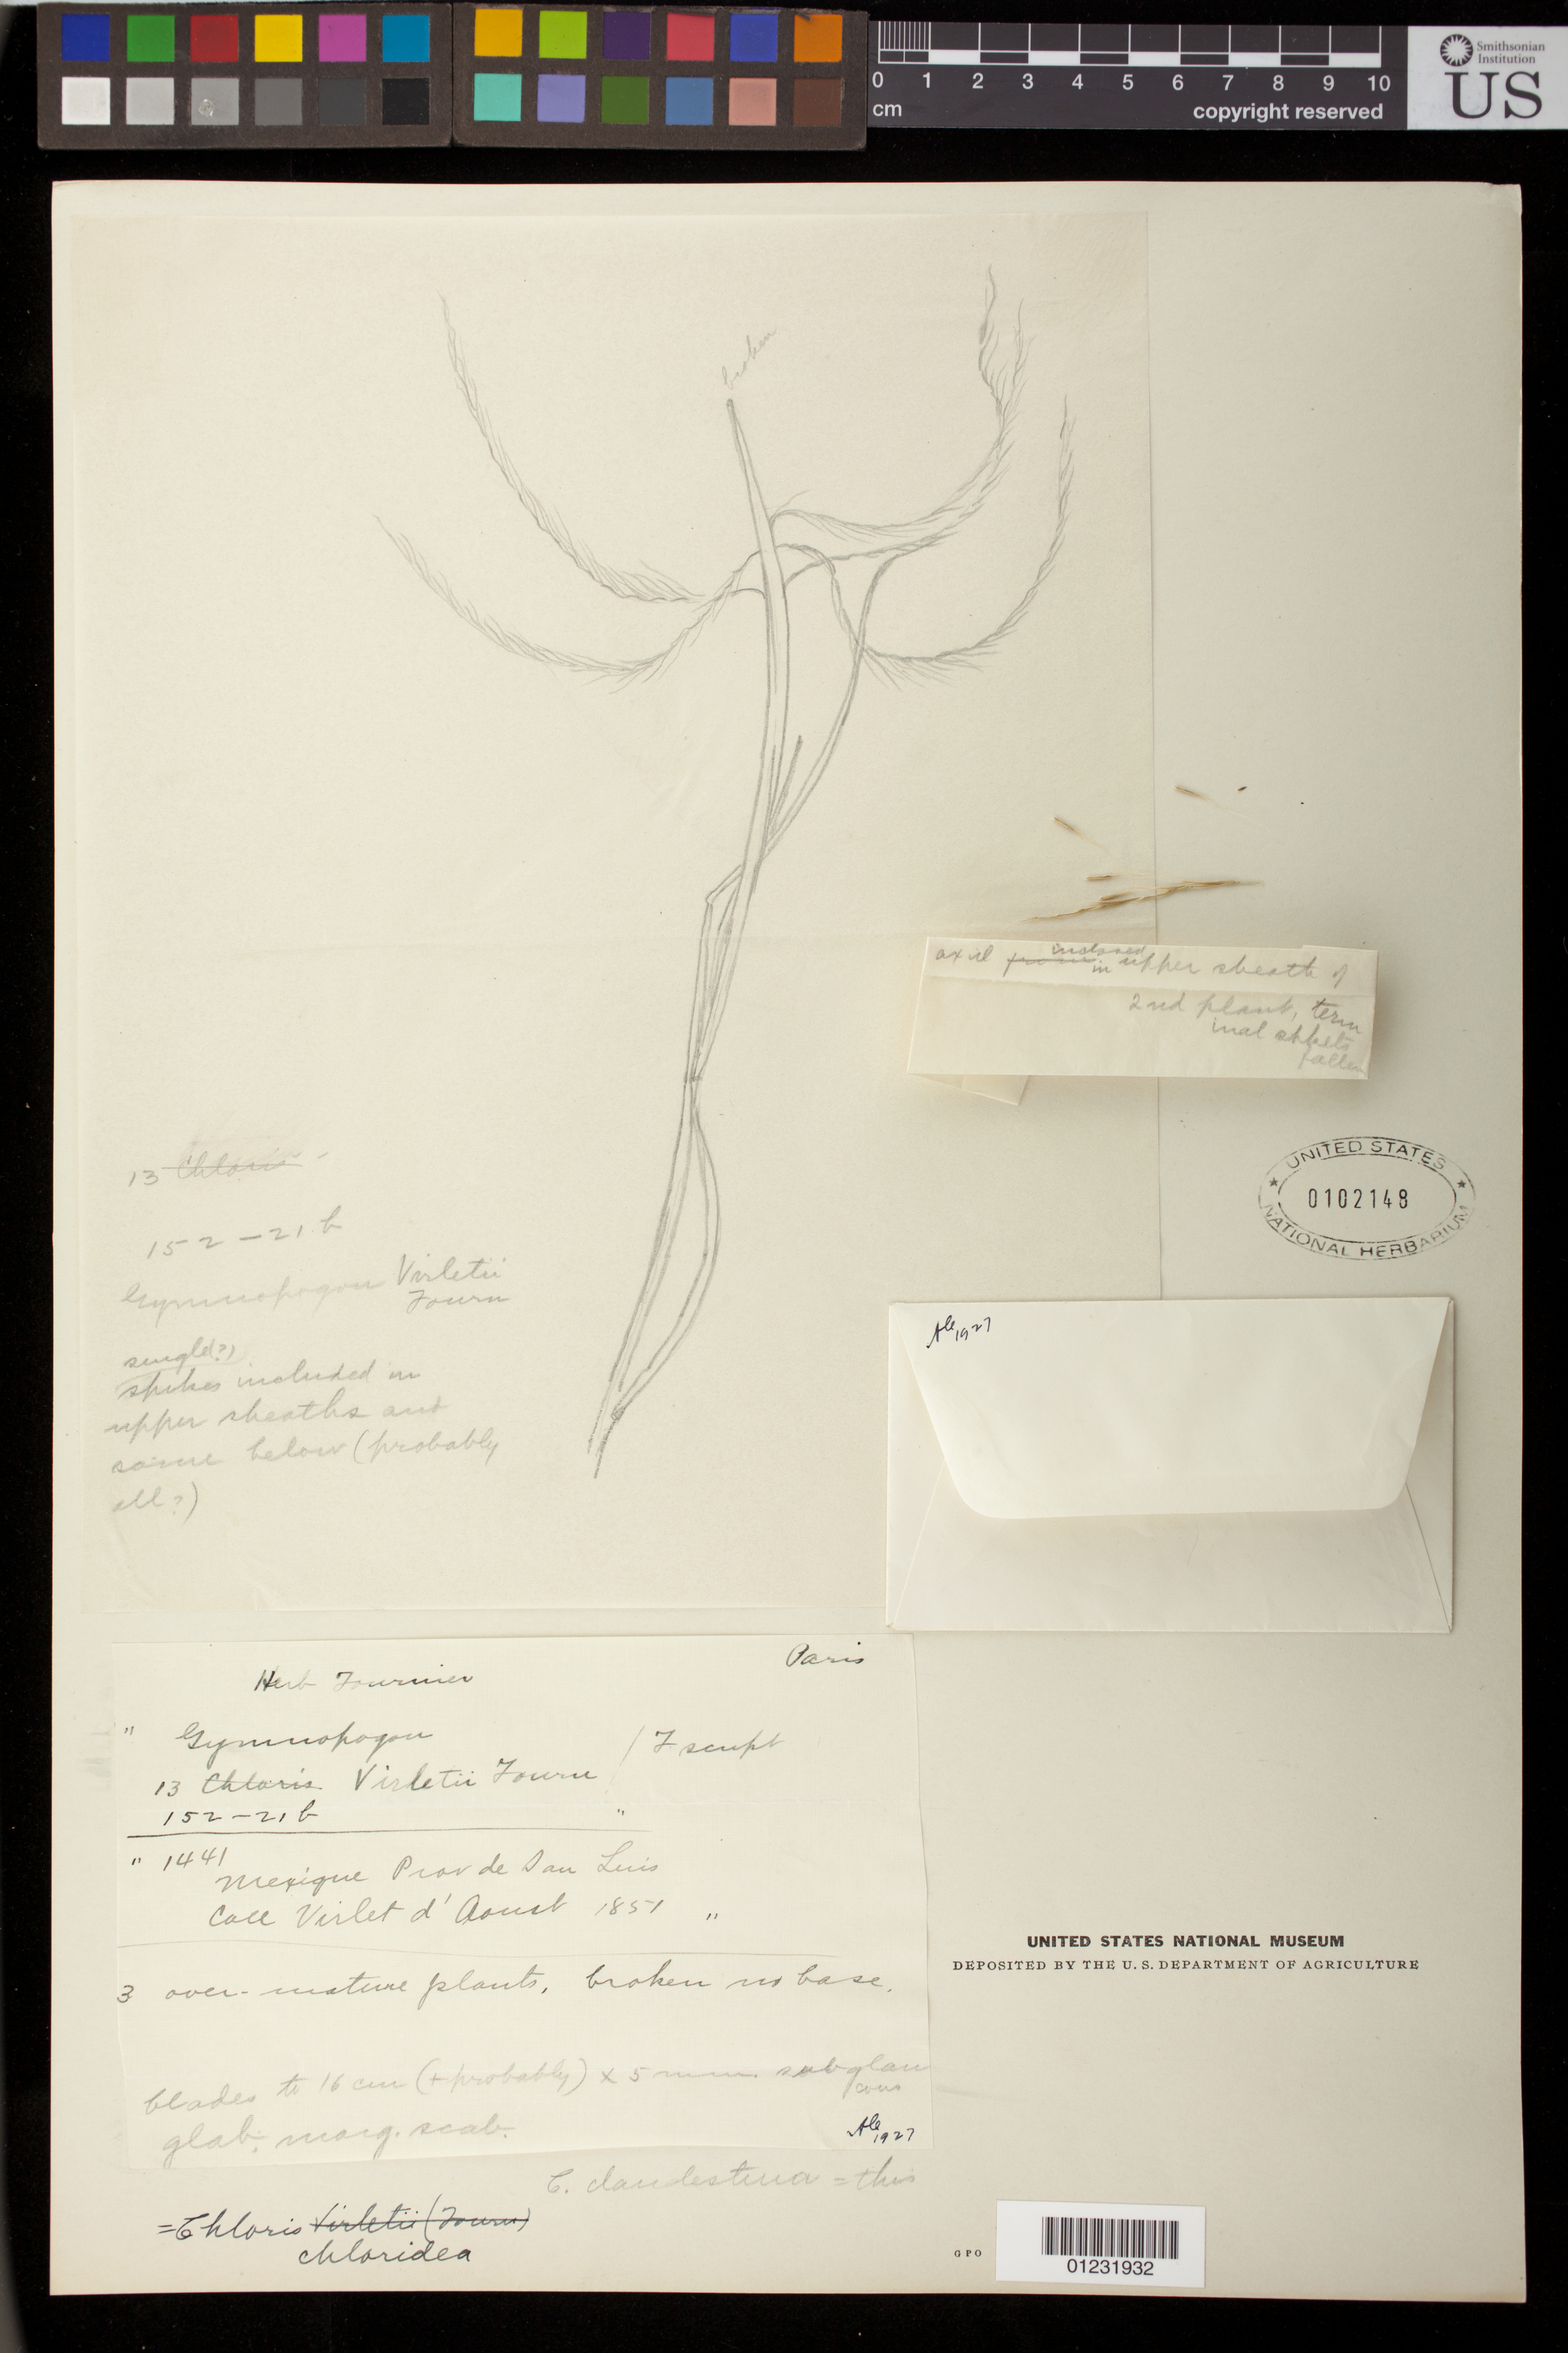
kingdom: Plantae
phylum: Tracheophyta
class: Liliopsida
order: Poales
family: Poaceae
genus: Gymnopogon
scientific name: Gymnopogon virletii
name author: E. Fourn.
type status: Isotype Fragment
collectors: M. Virlet d'Aoust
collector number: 1441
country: Mexico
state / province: San Luis Potosi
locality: San Luis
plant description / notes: Fragmentary material of type specimen ex herb. Paris.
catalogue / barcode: US 102148